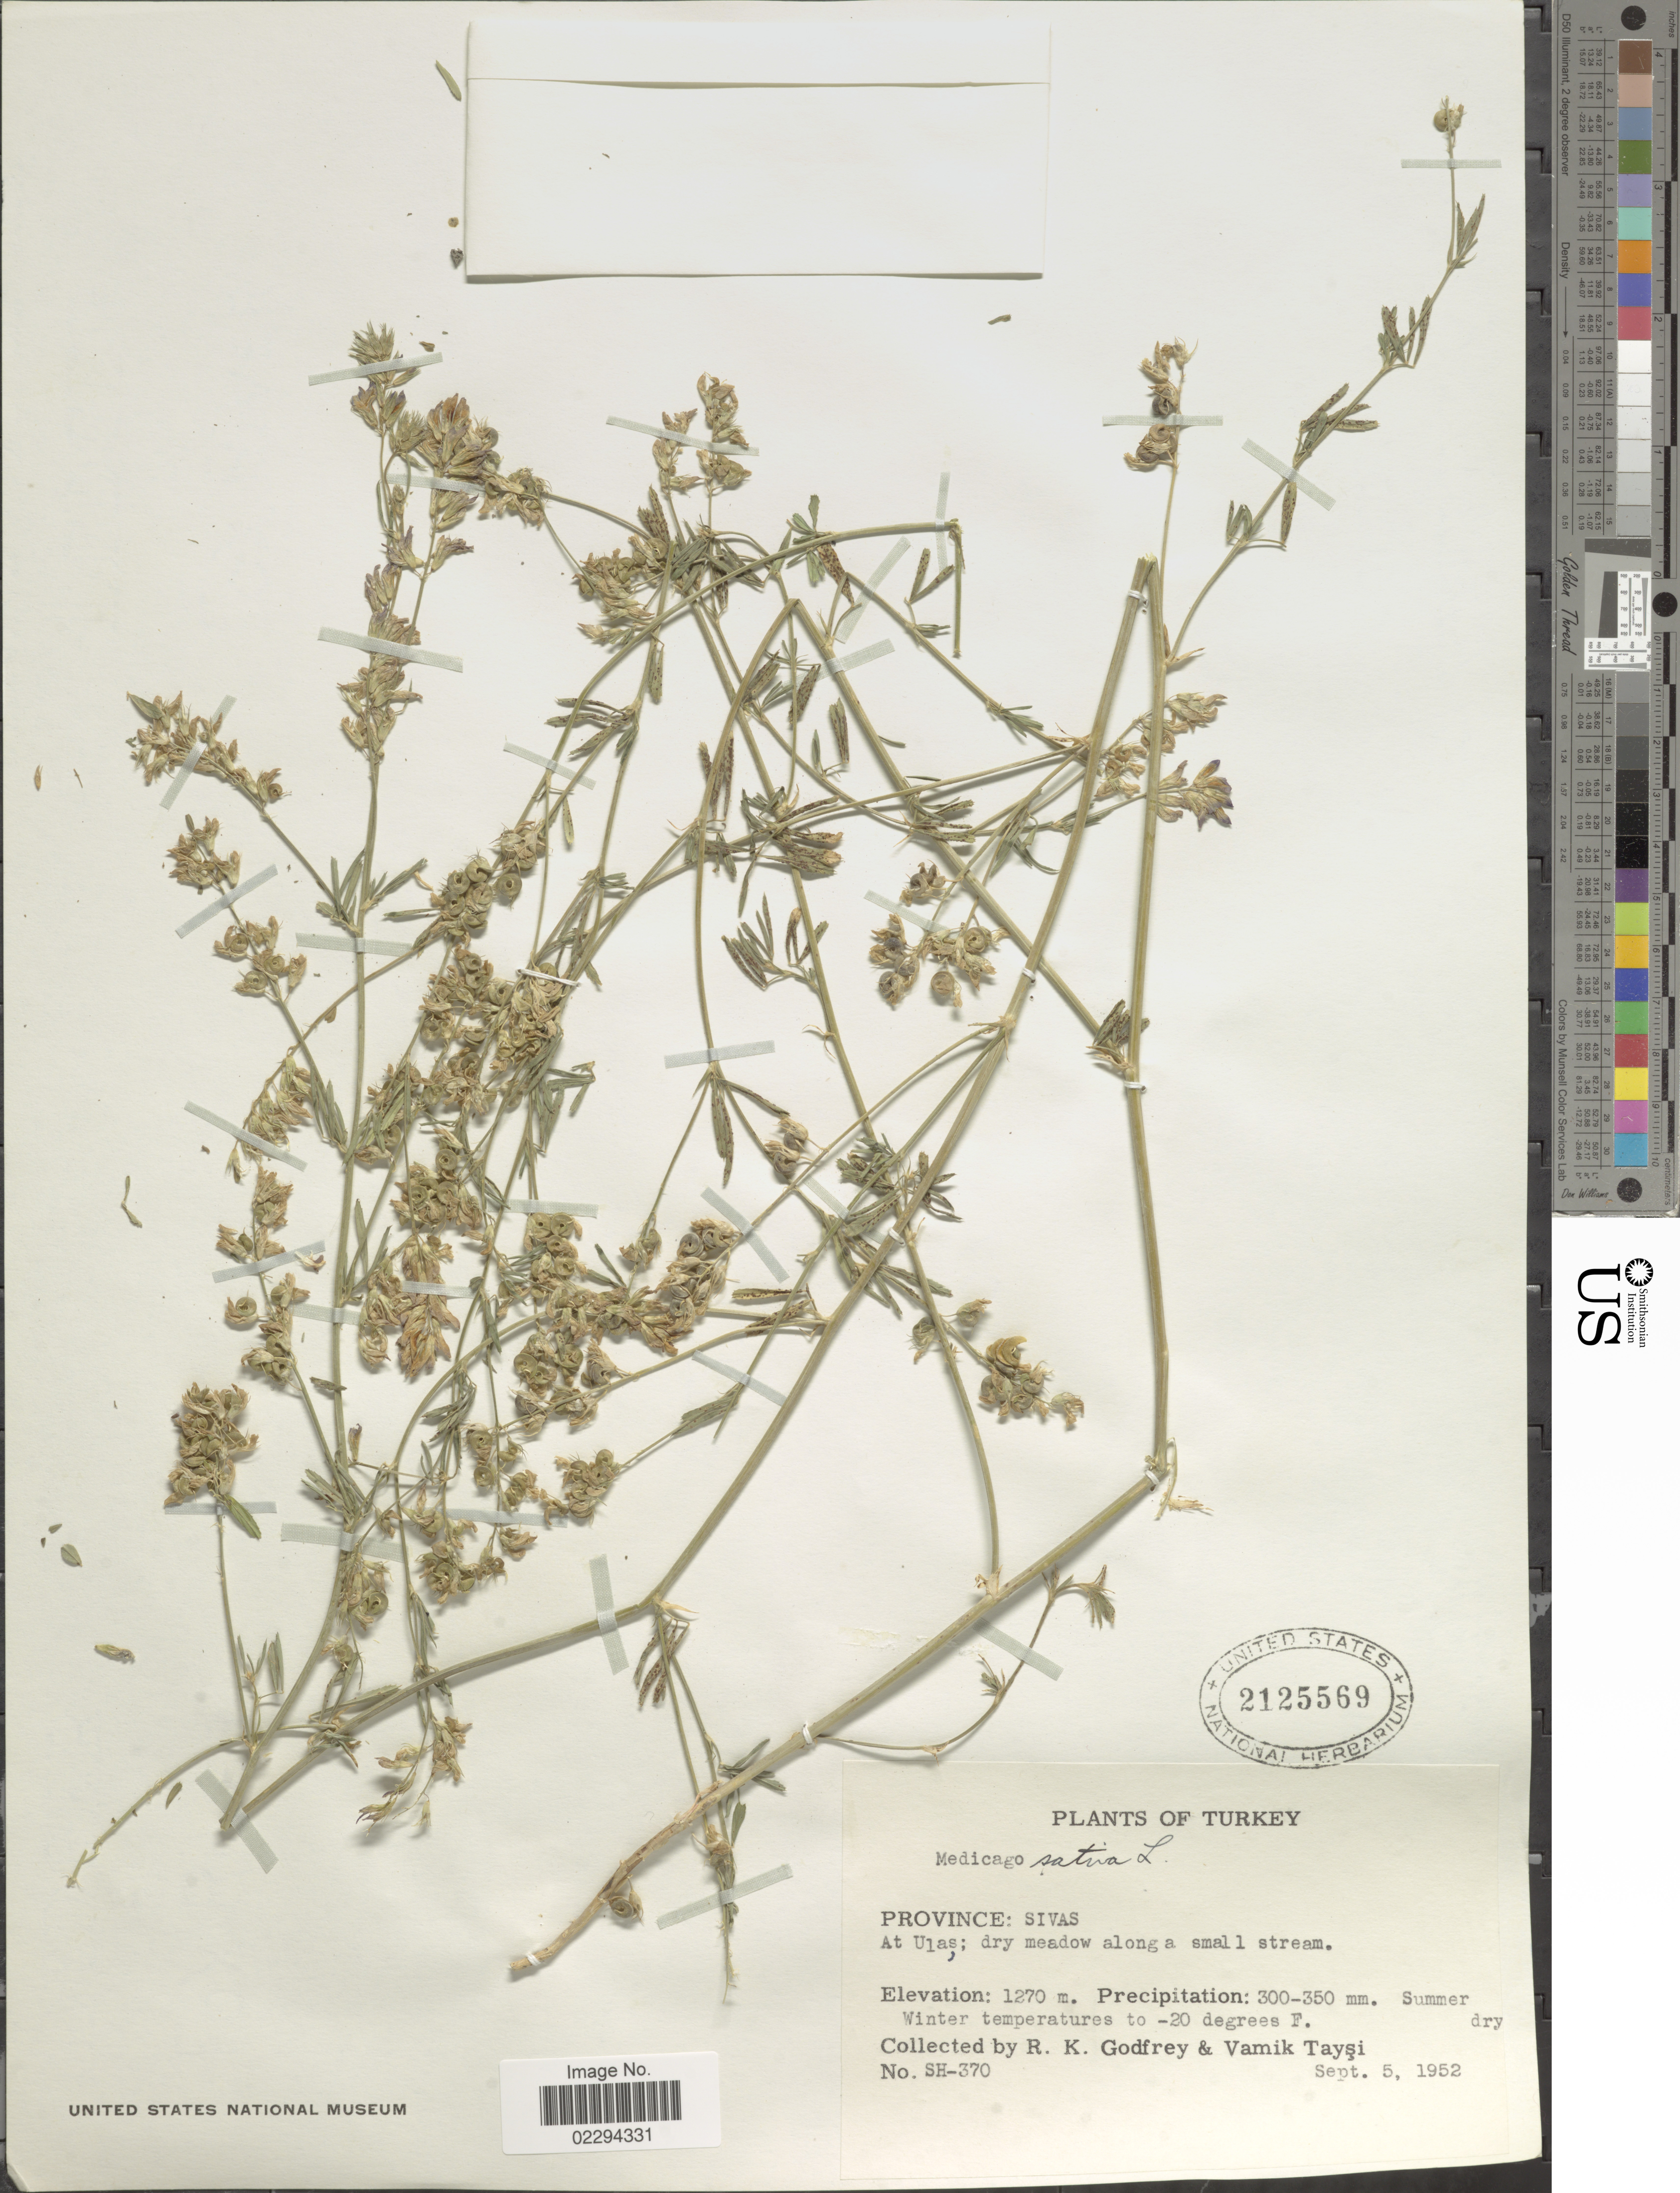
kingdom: Plantae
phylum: Tracheophyta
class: Magnoliopsida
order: Fabales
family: Fabaceae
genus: Medicago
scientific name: Medicago sativa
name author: L.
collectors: R. K. Godfrey & V. Taysi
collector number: SH-370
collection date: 1952-09-05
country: Turkey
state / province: Sivas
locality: At Ulas; dry meadow along a small stream.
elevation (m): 1270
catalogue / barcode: US 2125569